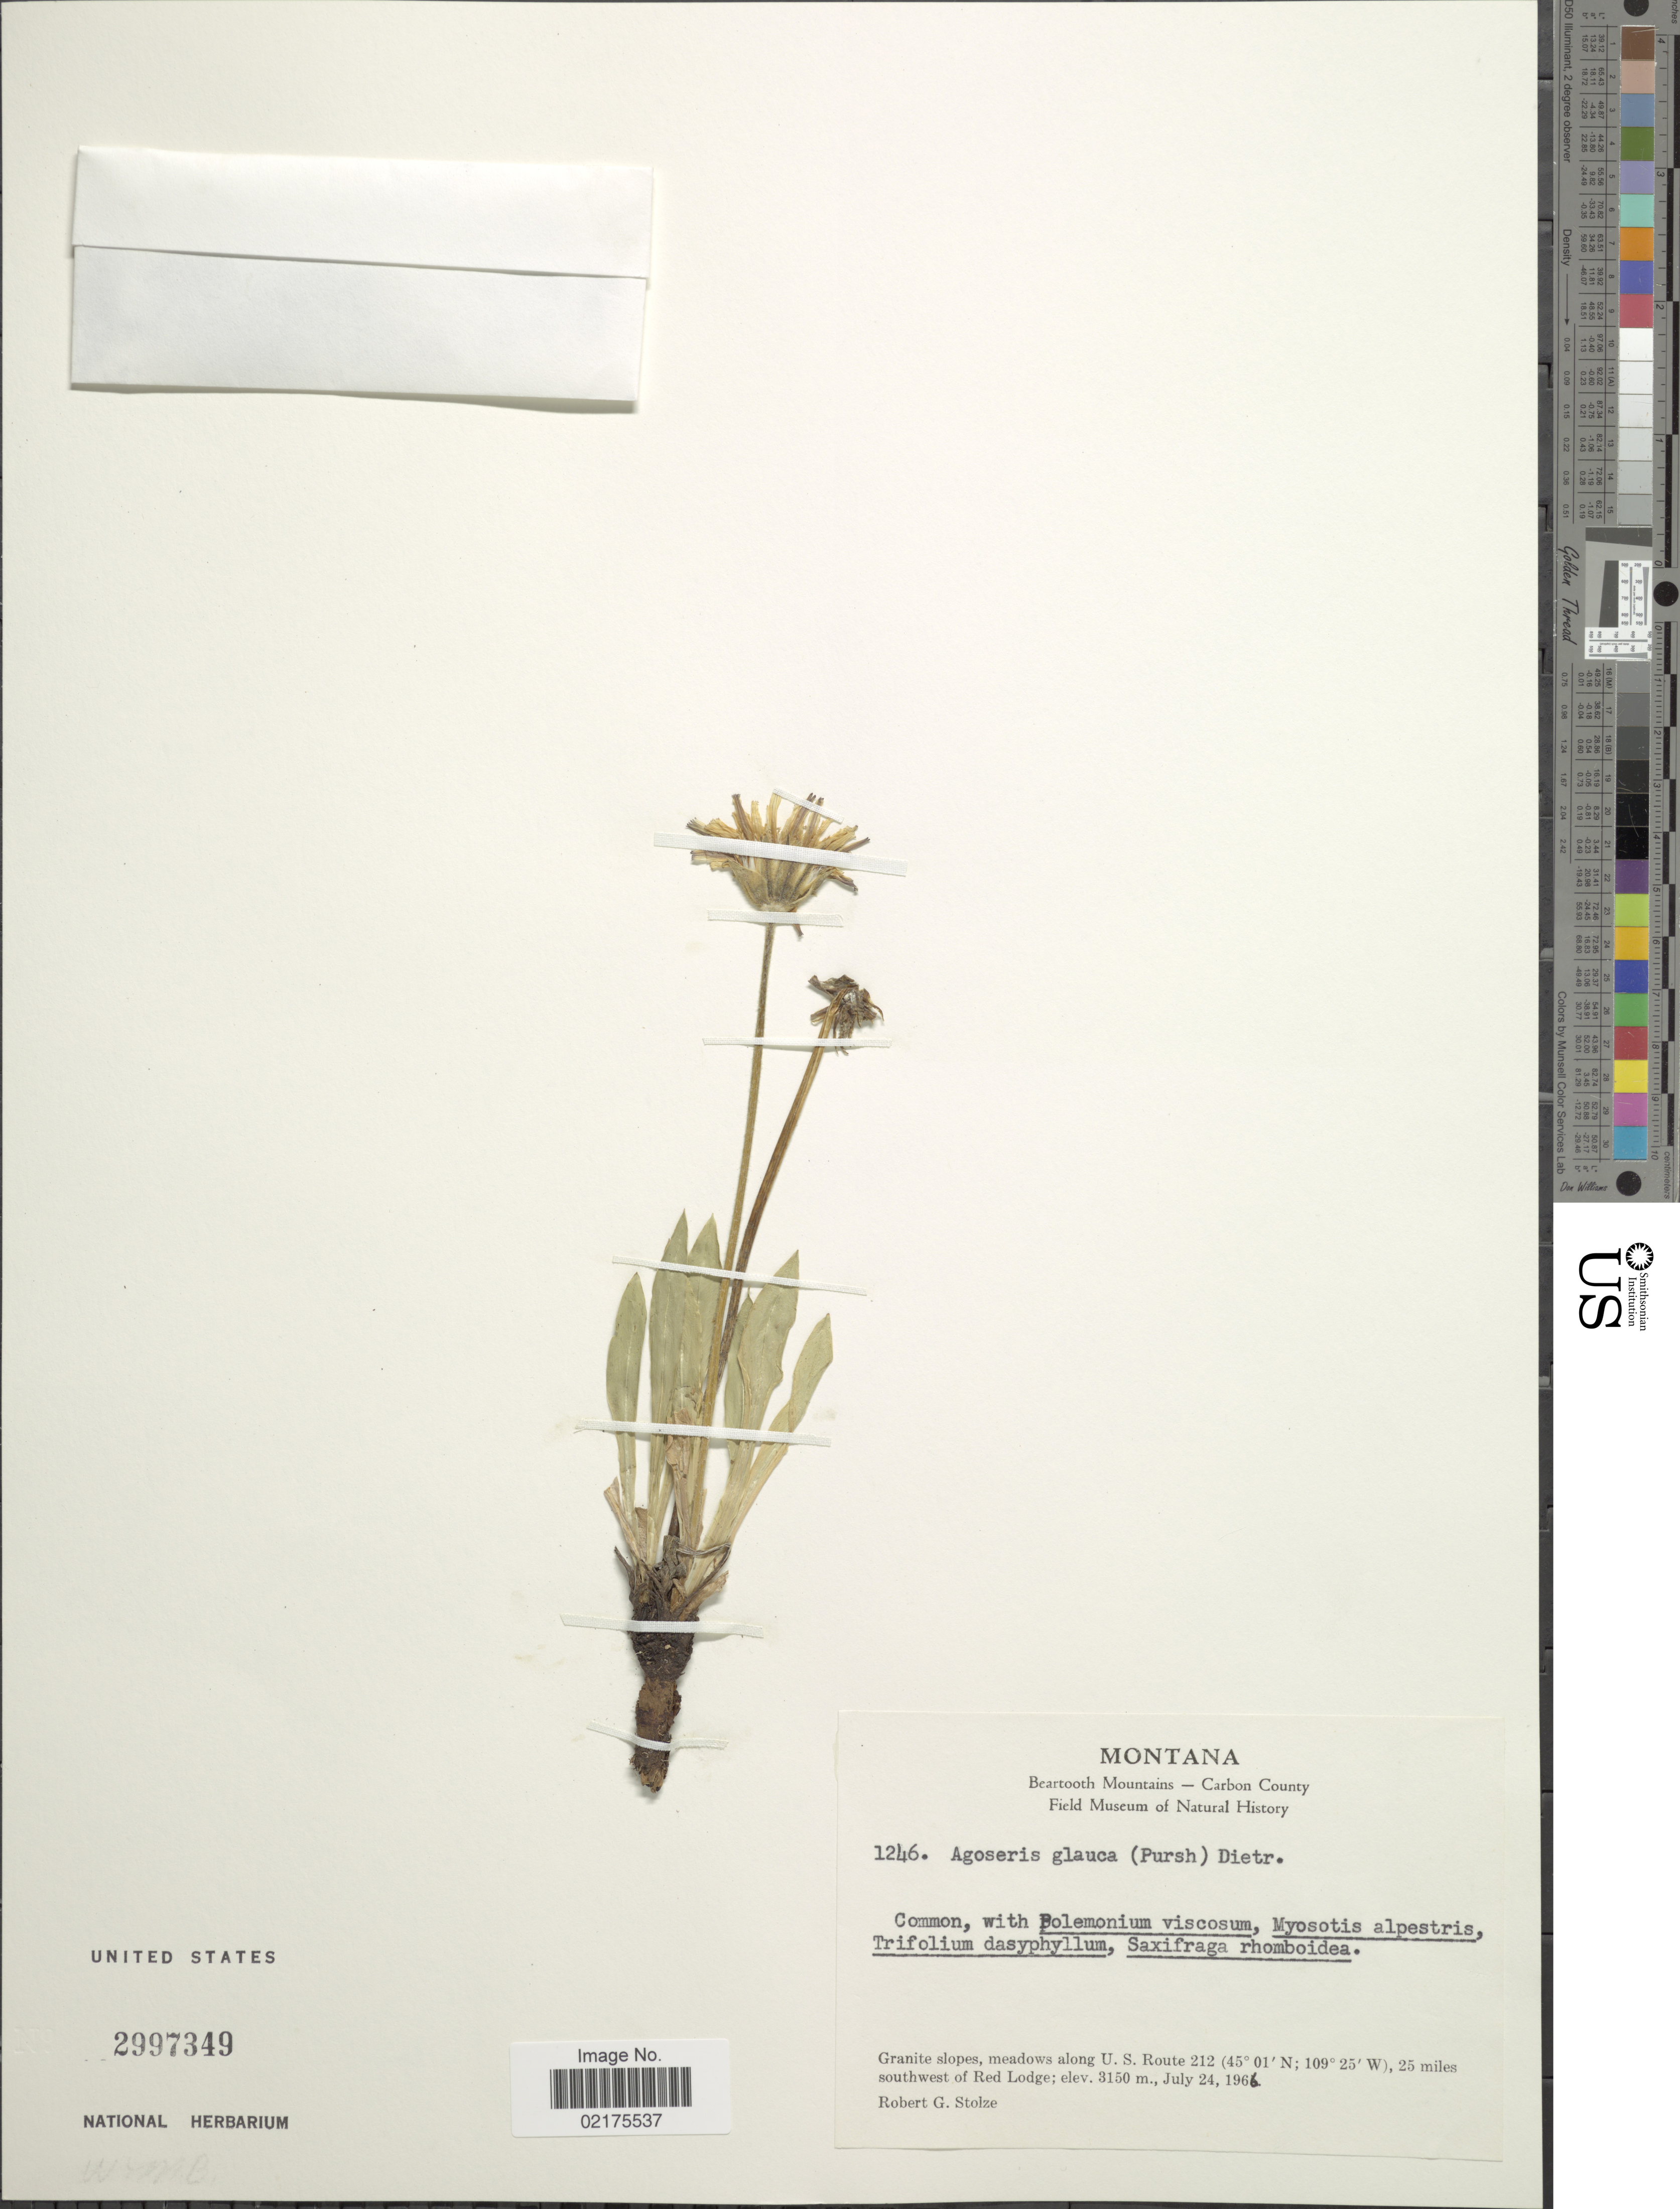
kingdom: Plantae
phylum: Tracheophyta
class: Magnoliopsida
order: Asterales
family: Asteraceae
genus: Agoseris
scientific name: Agoseris glauca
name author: (Pursh) Raf.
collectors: R. G. Stolze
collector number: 1246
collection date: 1966-07-24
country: United States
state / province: Montana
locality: Granite slopes, meadows along U. S. Route 212, 25 miles southwest of Red Lodge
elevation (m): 3150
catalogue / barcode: US 2997349